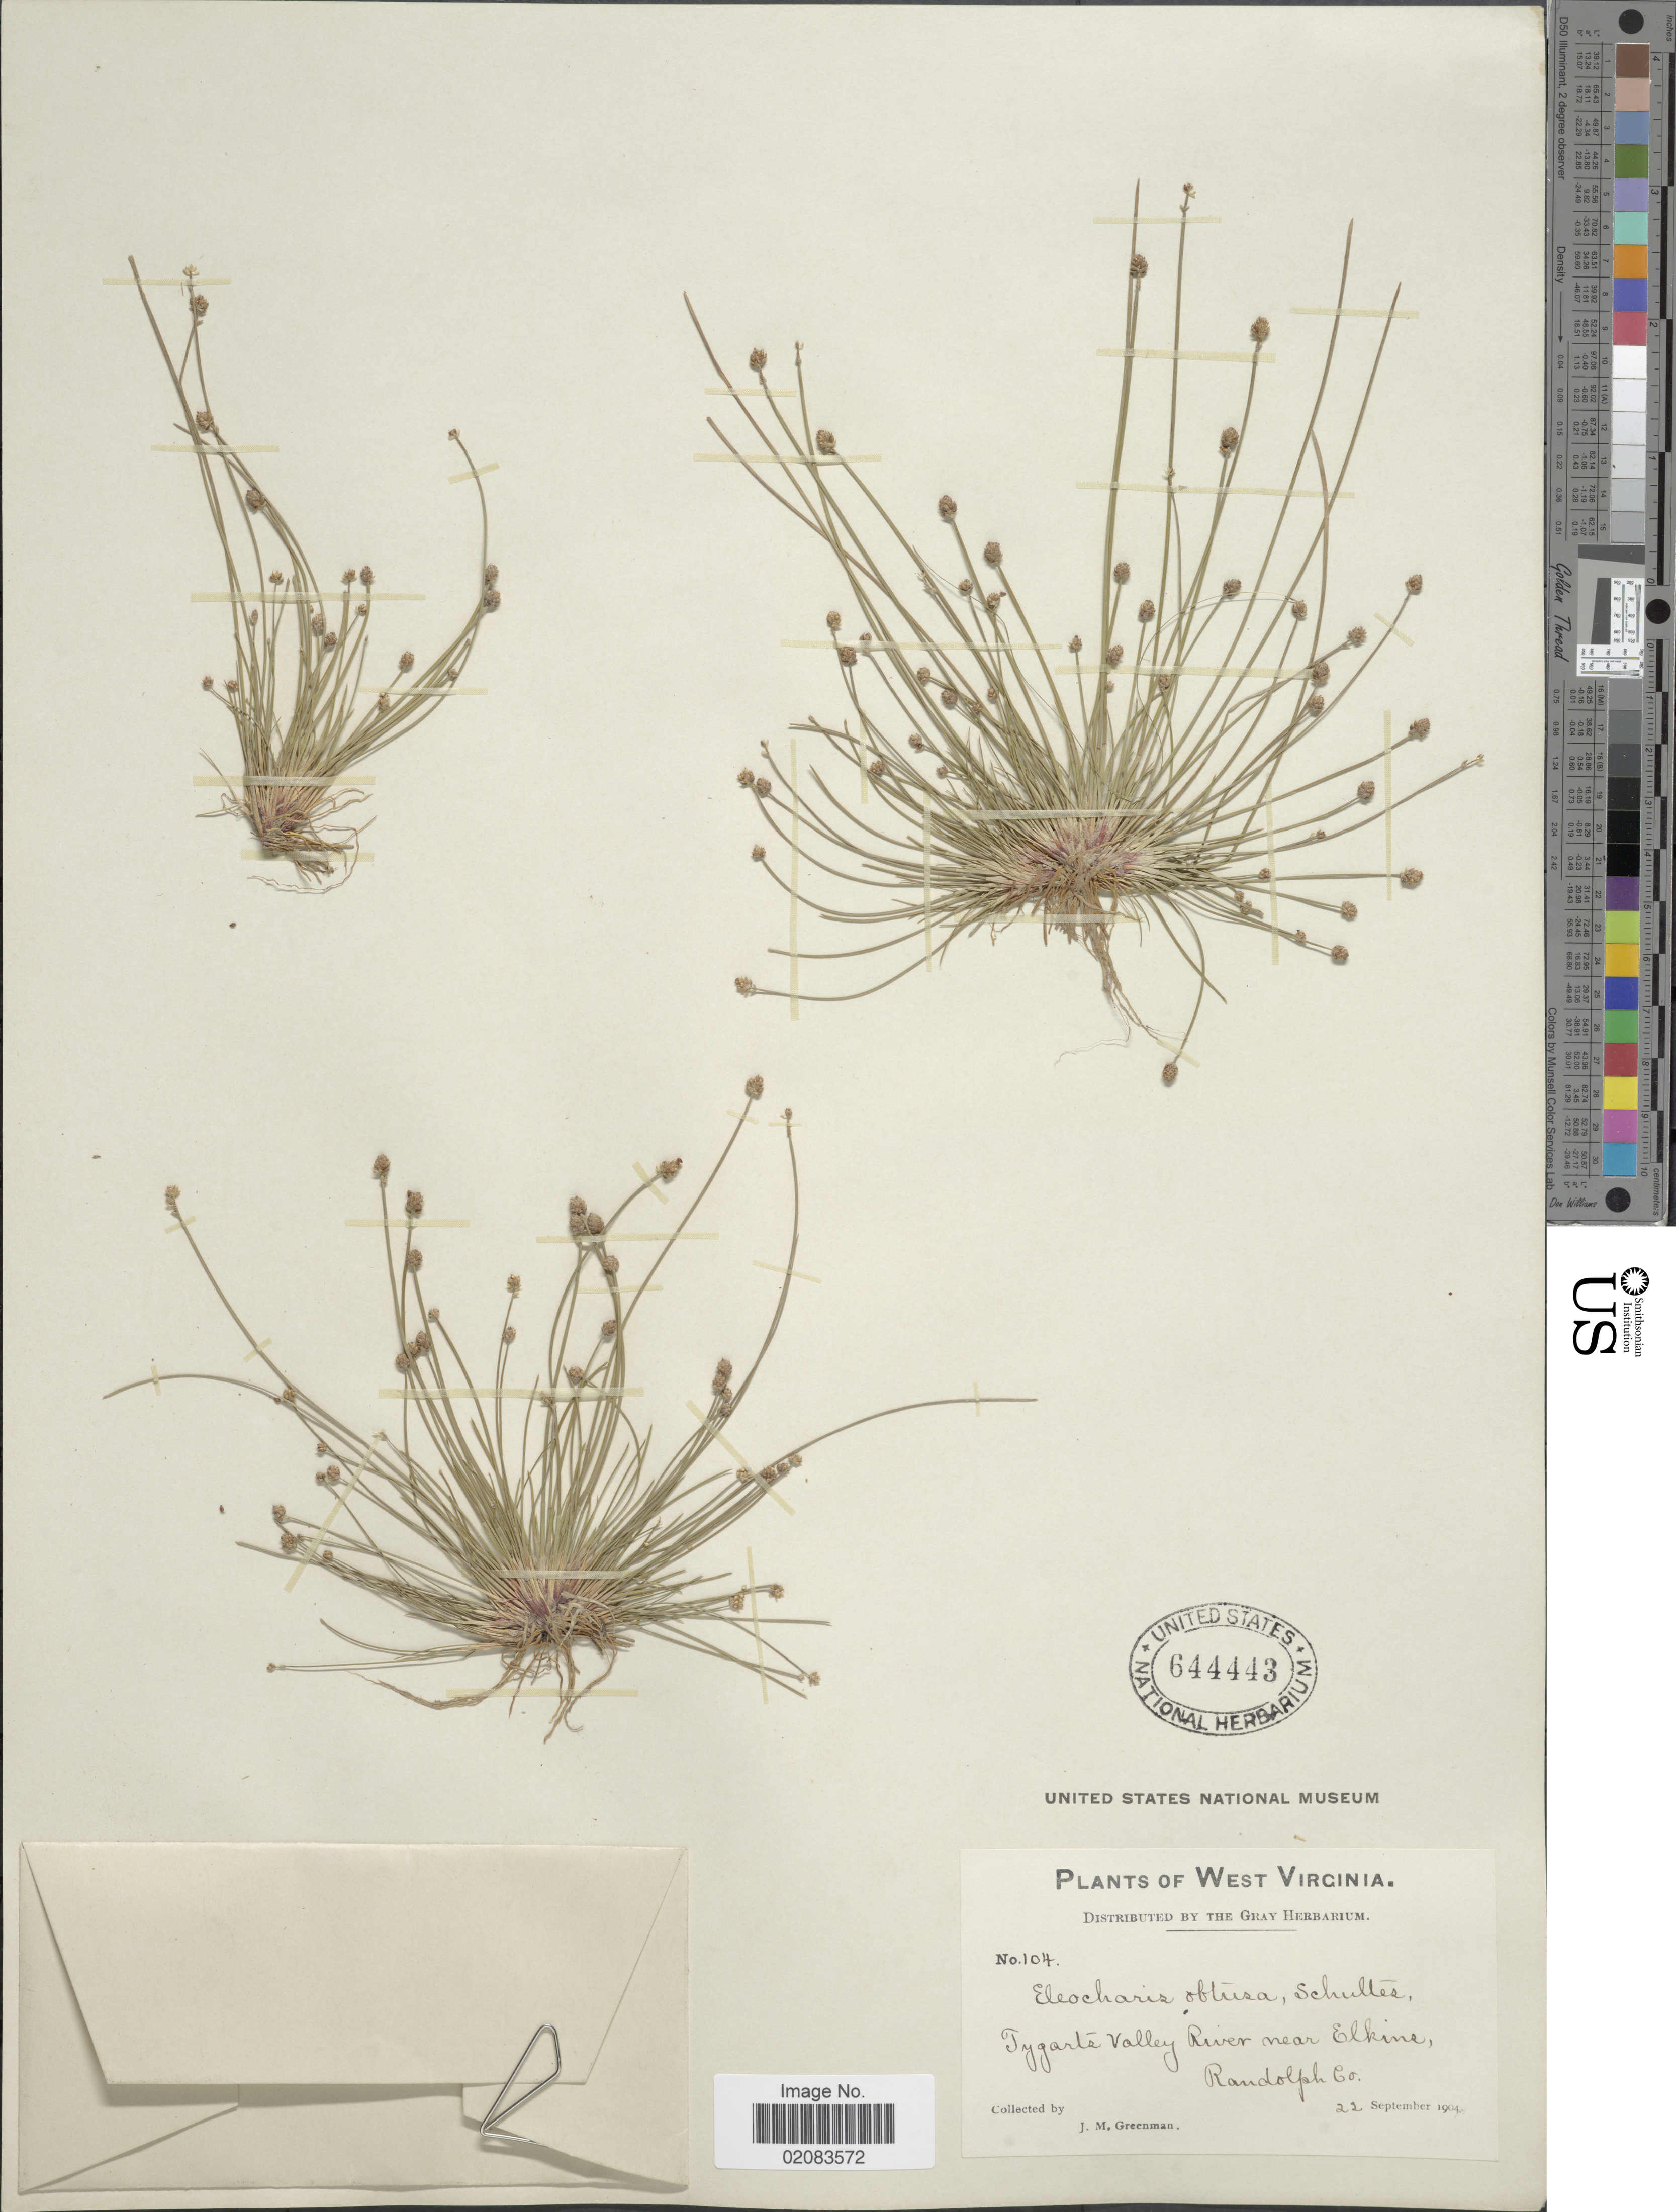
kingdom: Plantae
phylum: Tracheophyta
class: Liliopsida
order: Poales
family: Cyperaceae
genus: Eleocharis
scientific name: Eleocharis obtusa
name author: (Willd.) Schult.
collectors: J. M. Greenman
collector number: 104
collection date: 1904-09-22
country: United States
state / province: West Virginia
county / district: Randolph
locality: Tygarts Valley River near Elkine, Randolph Co.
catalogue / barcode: US 644443